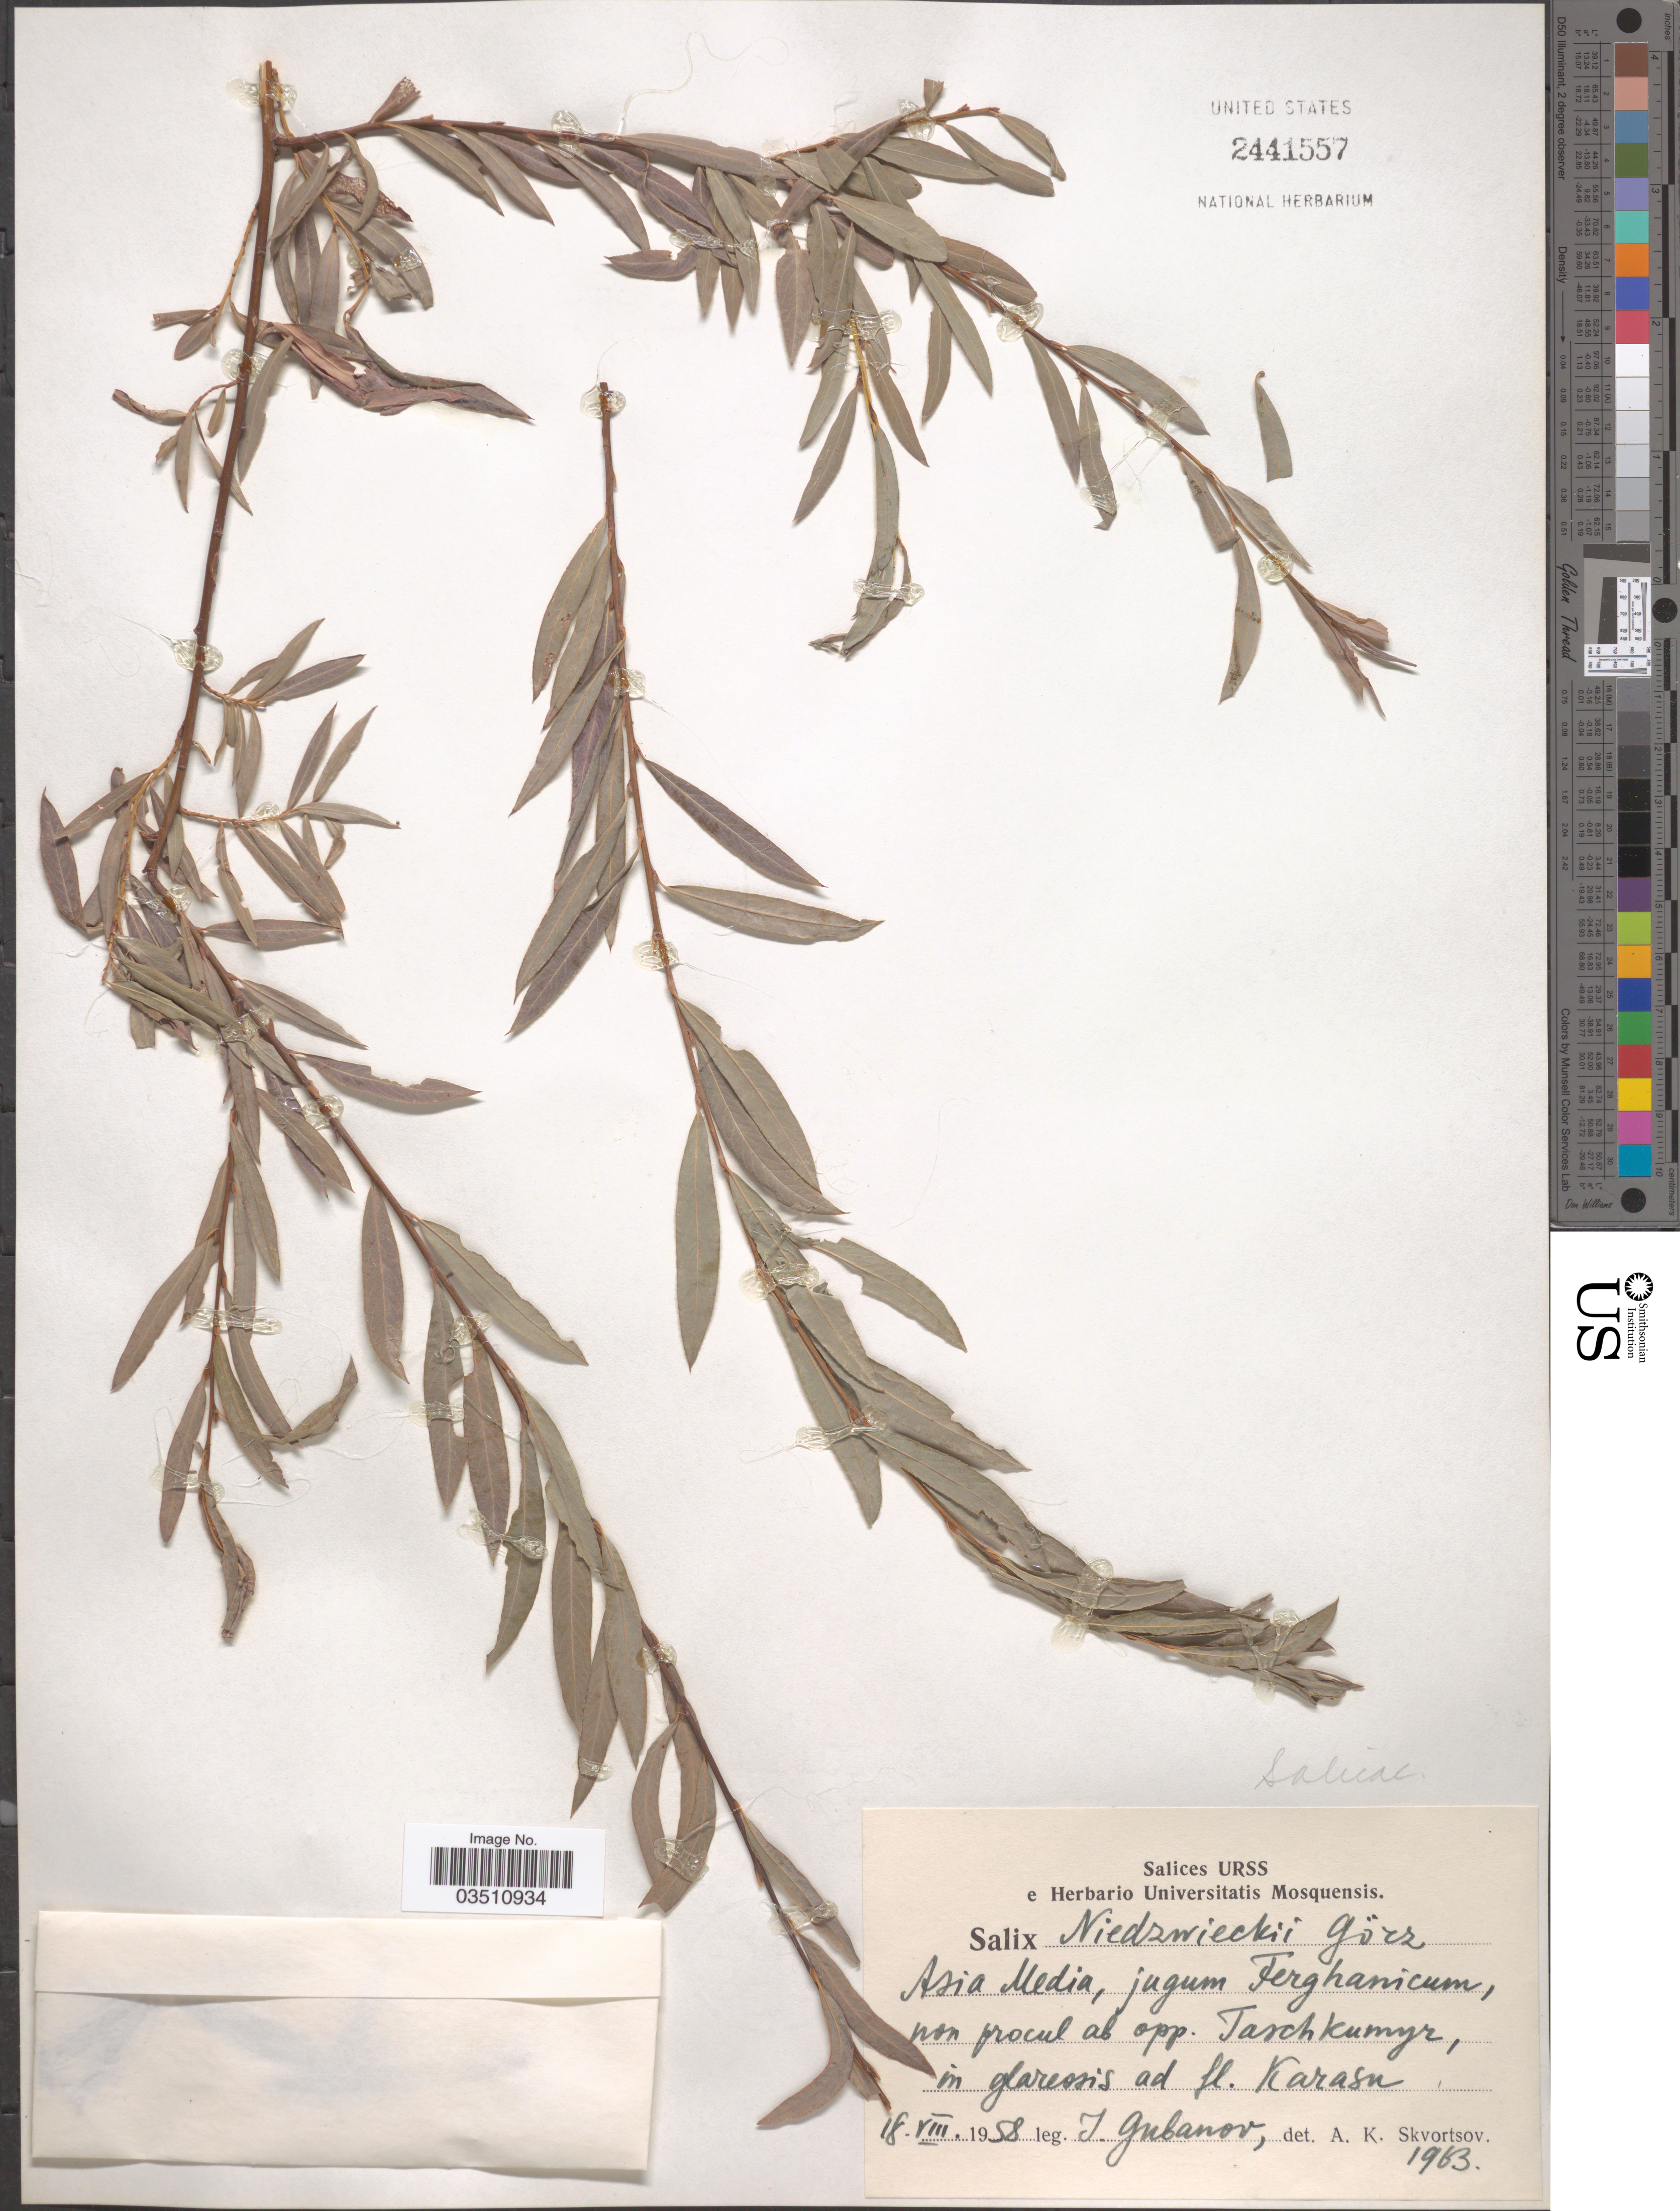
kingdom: Plantae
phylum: Tracheophyta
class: Magnoliopsida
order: Malpighiales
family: Salicaceae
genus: Salix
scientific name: Salix niedzwieckii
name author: Goerz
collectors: I. Gubanov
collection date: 1958-08-18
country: Kyrgyzstan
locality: Asia Media, jugum Ferghanicum, non procul ab opp. Taschkumyr, in glareosis ad fl. Karasu.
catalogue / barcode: US 2441557